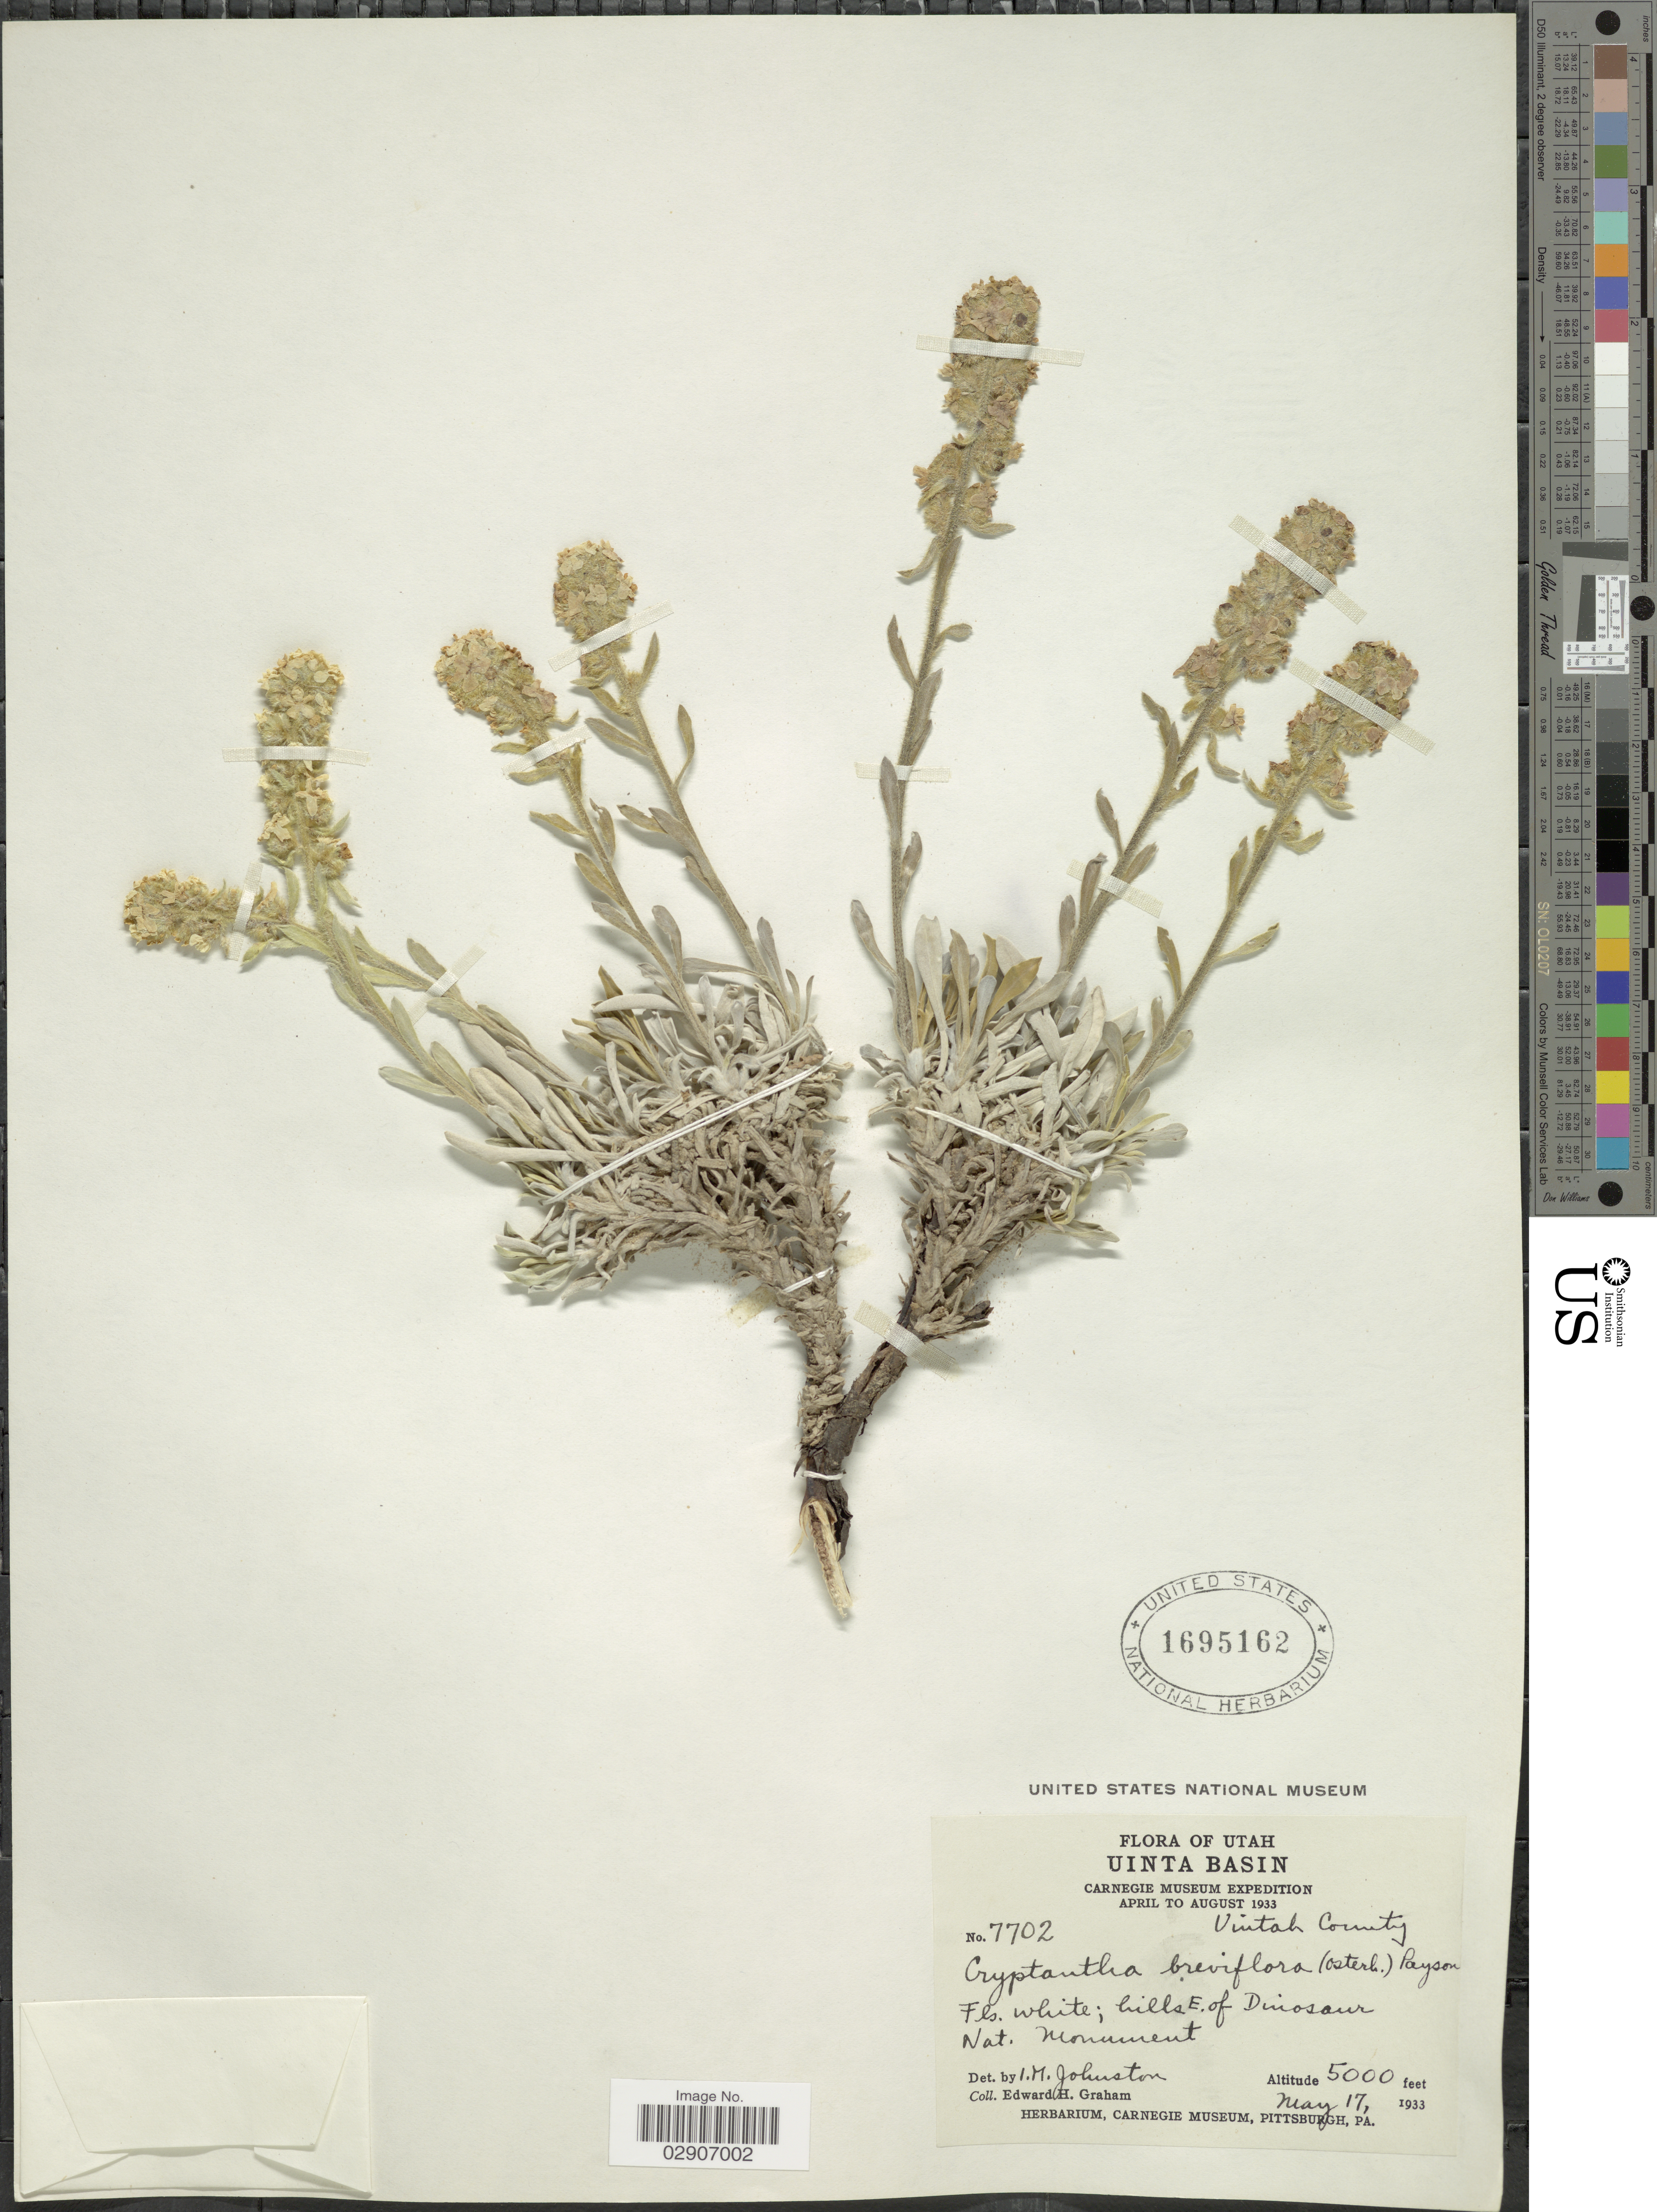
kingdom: Plantae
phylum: Tracheophyta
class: Magnoliopsida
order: Boraginales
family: Boraginaceae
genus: Cryptantha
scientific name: Cryptantha breviflora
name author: (Osterh.) Payson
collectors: E. H. Graham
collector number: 7702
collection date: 1933-05-17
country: United States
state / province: Utah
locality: Uinta Basin. Uintah County. Hills e. of Dinosour Nat. Monument.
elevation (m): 1524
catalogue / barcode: US 1695162